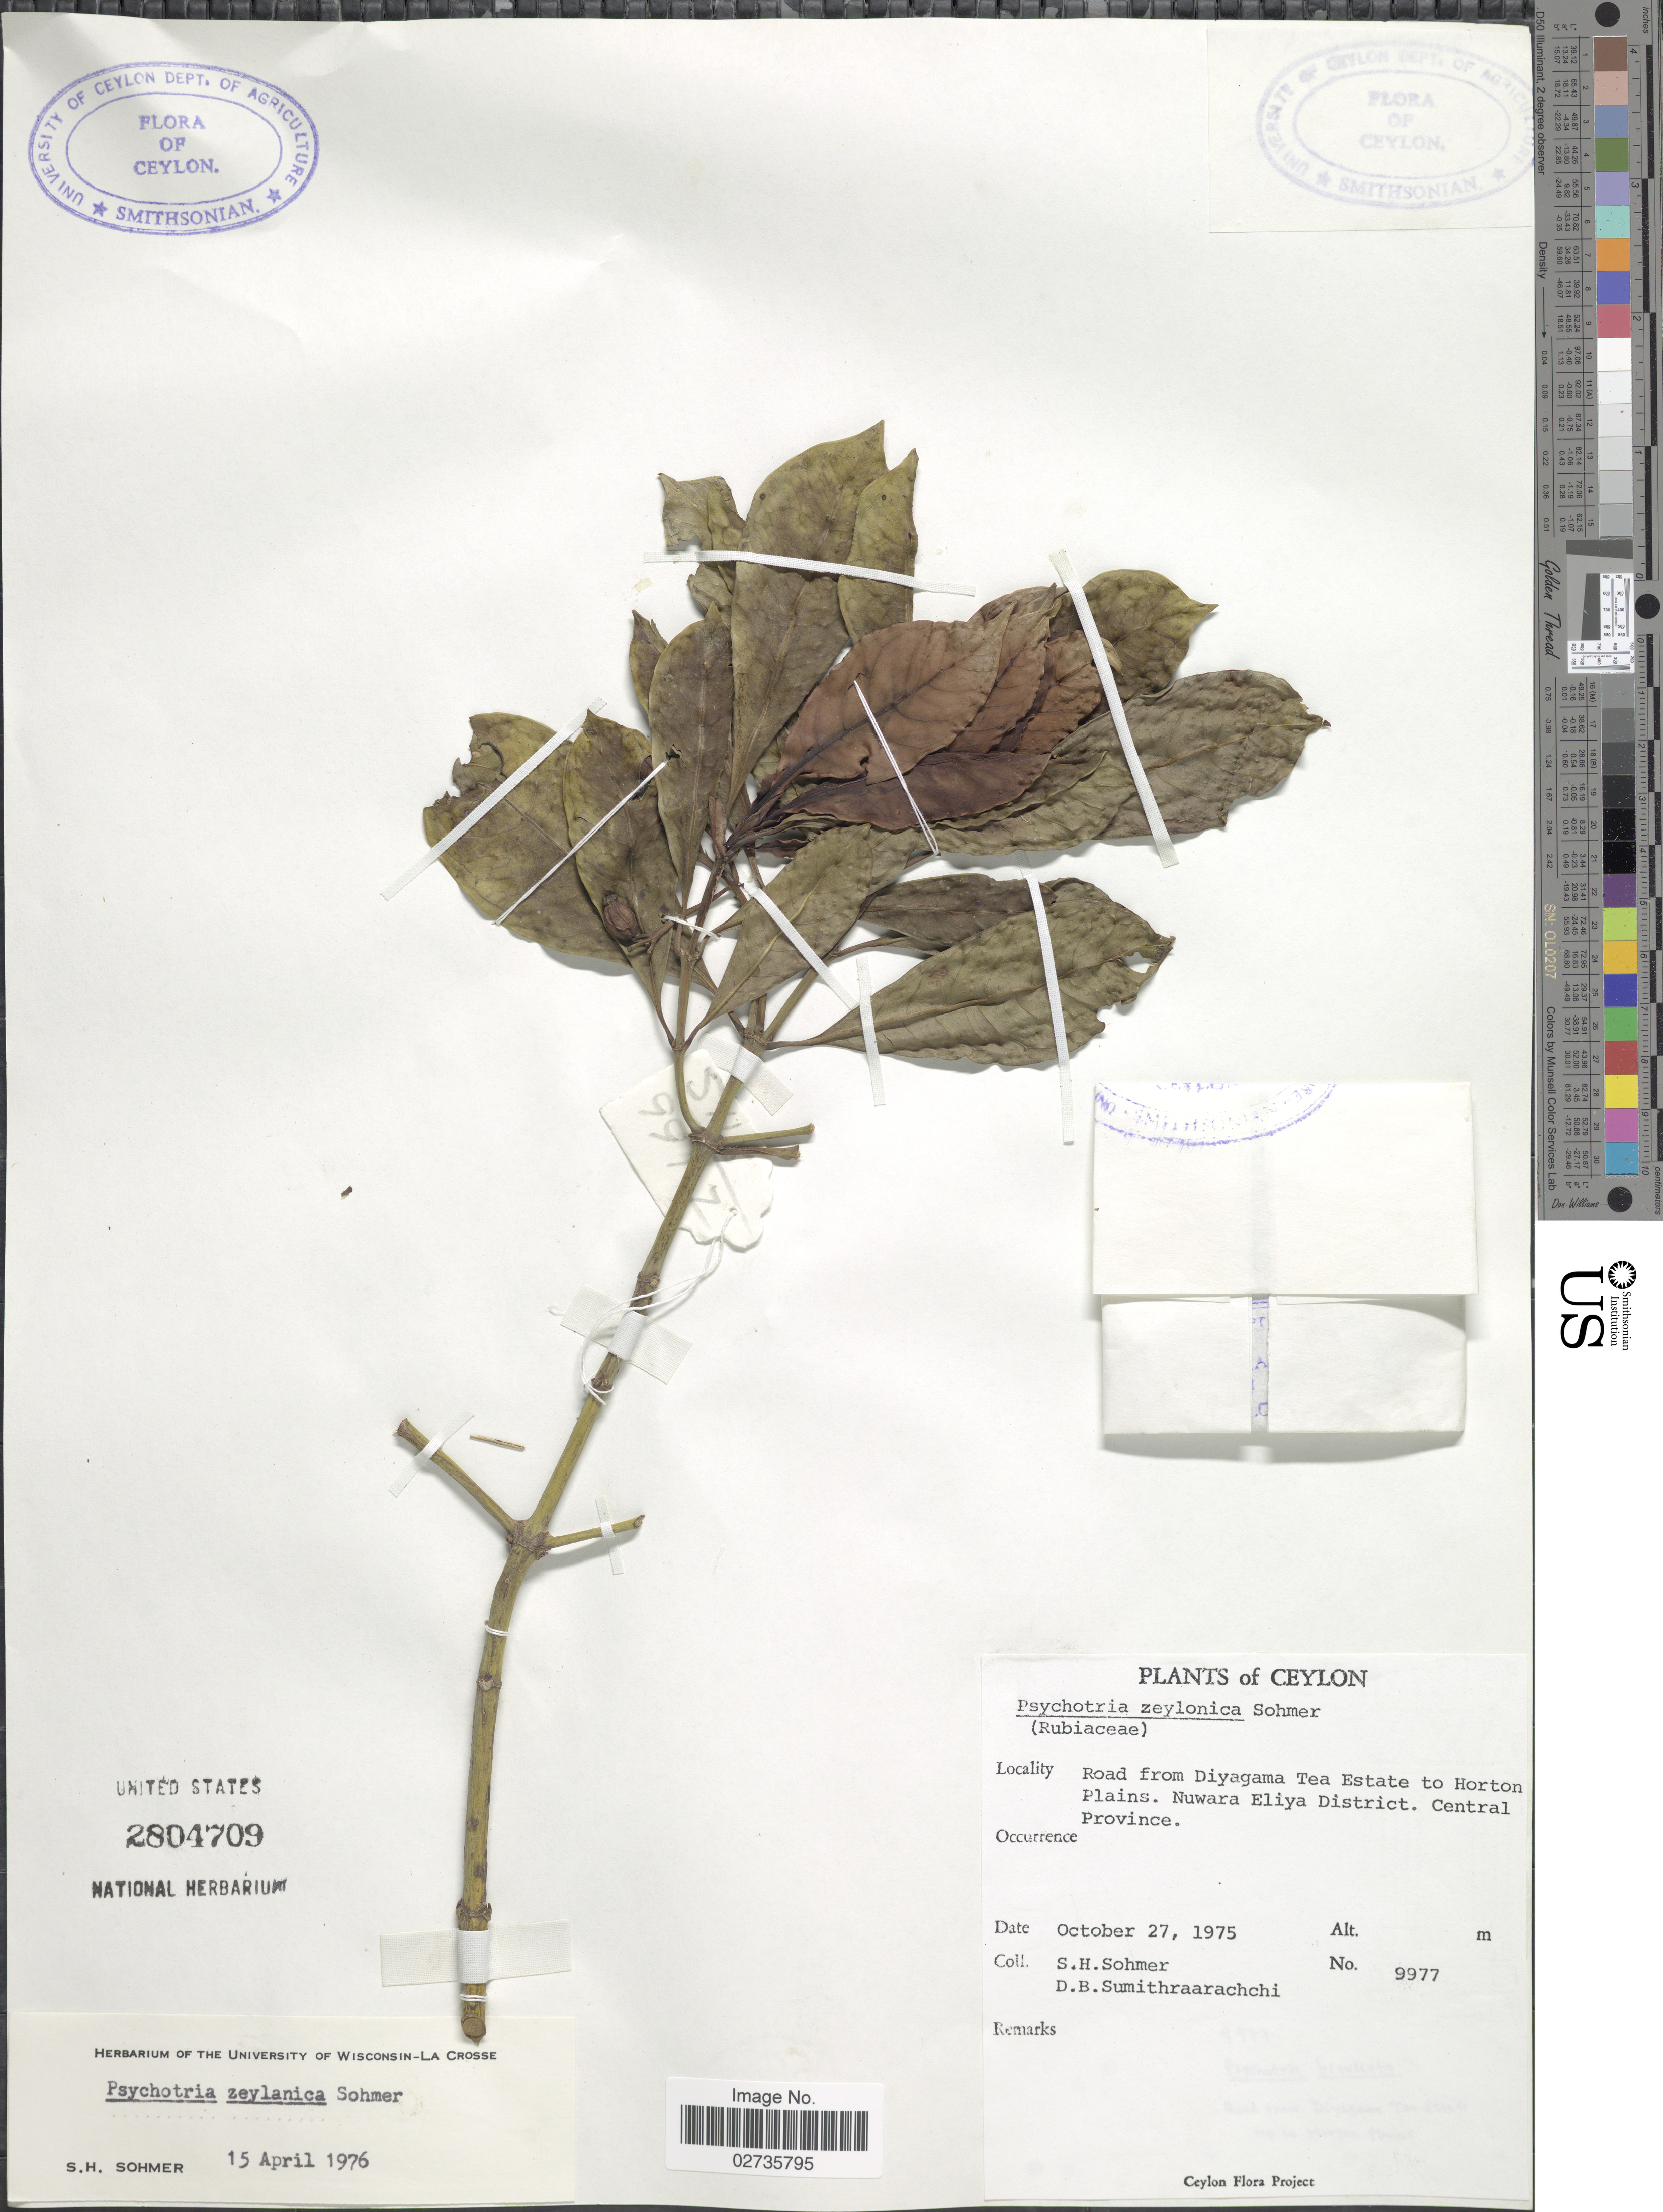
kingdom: Plantae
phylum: Tracheophyta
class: Magnoliopsida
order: Gentianales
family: Rubiaceae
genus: Psychotria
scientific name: Psychotria zeylanica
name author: Sohmer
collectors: S. H. Sohmer & D. B. Sumithraarachchi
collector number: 9977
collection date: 1975-10-27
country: Sri Lanka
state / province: Central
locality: Ceylon, Road from Diyagama Tea Estate to Horton Plains. Nuwara Eliya District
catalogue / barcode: US 2804709